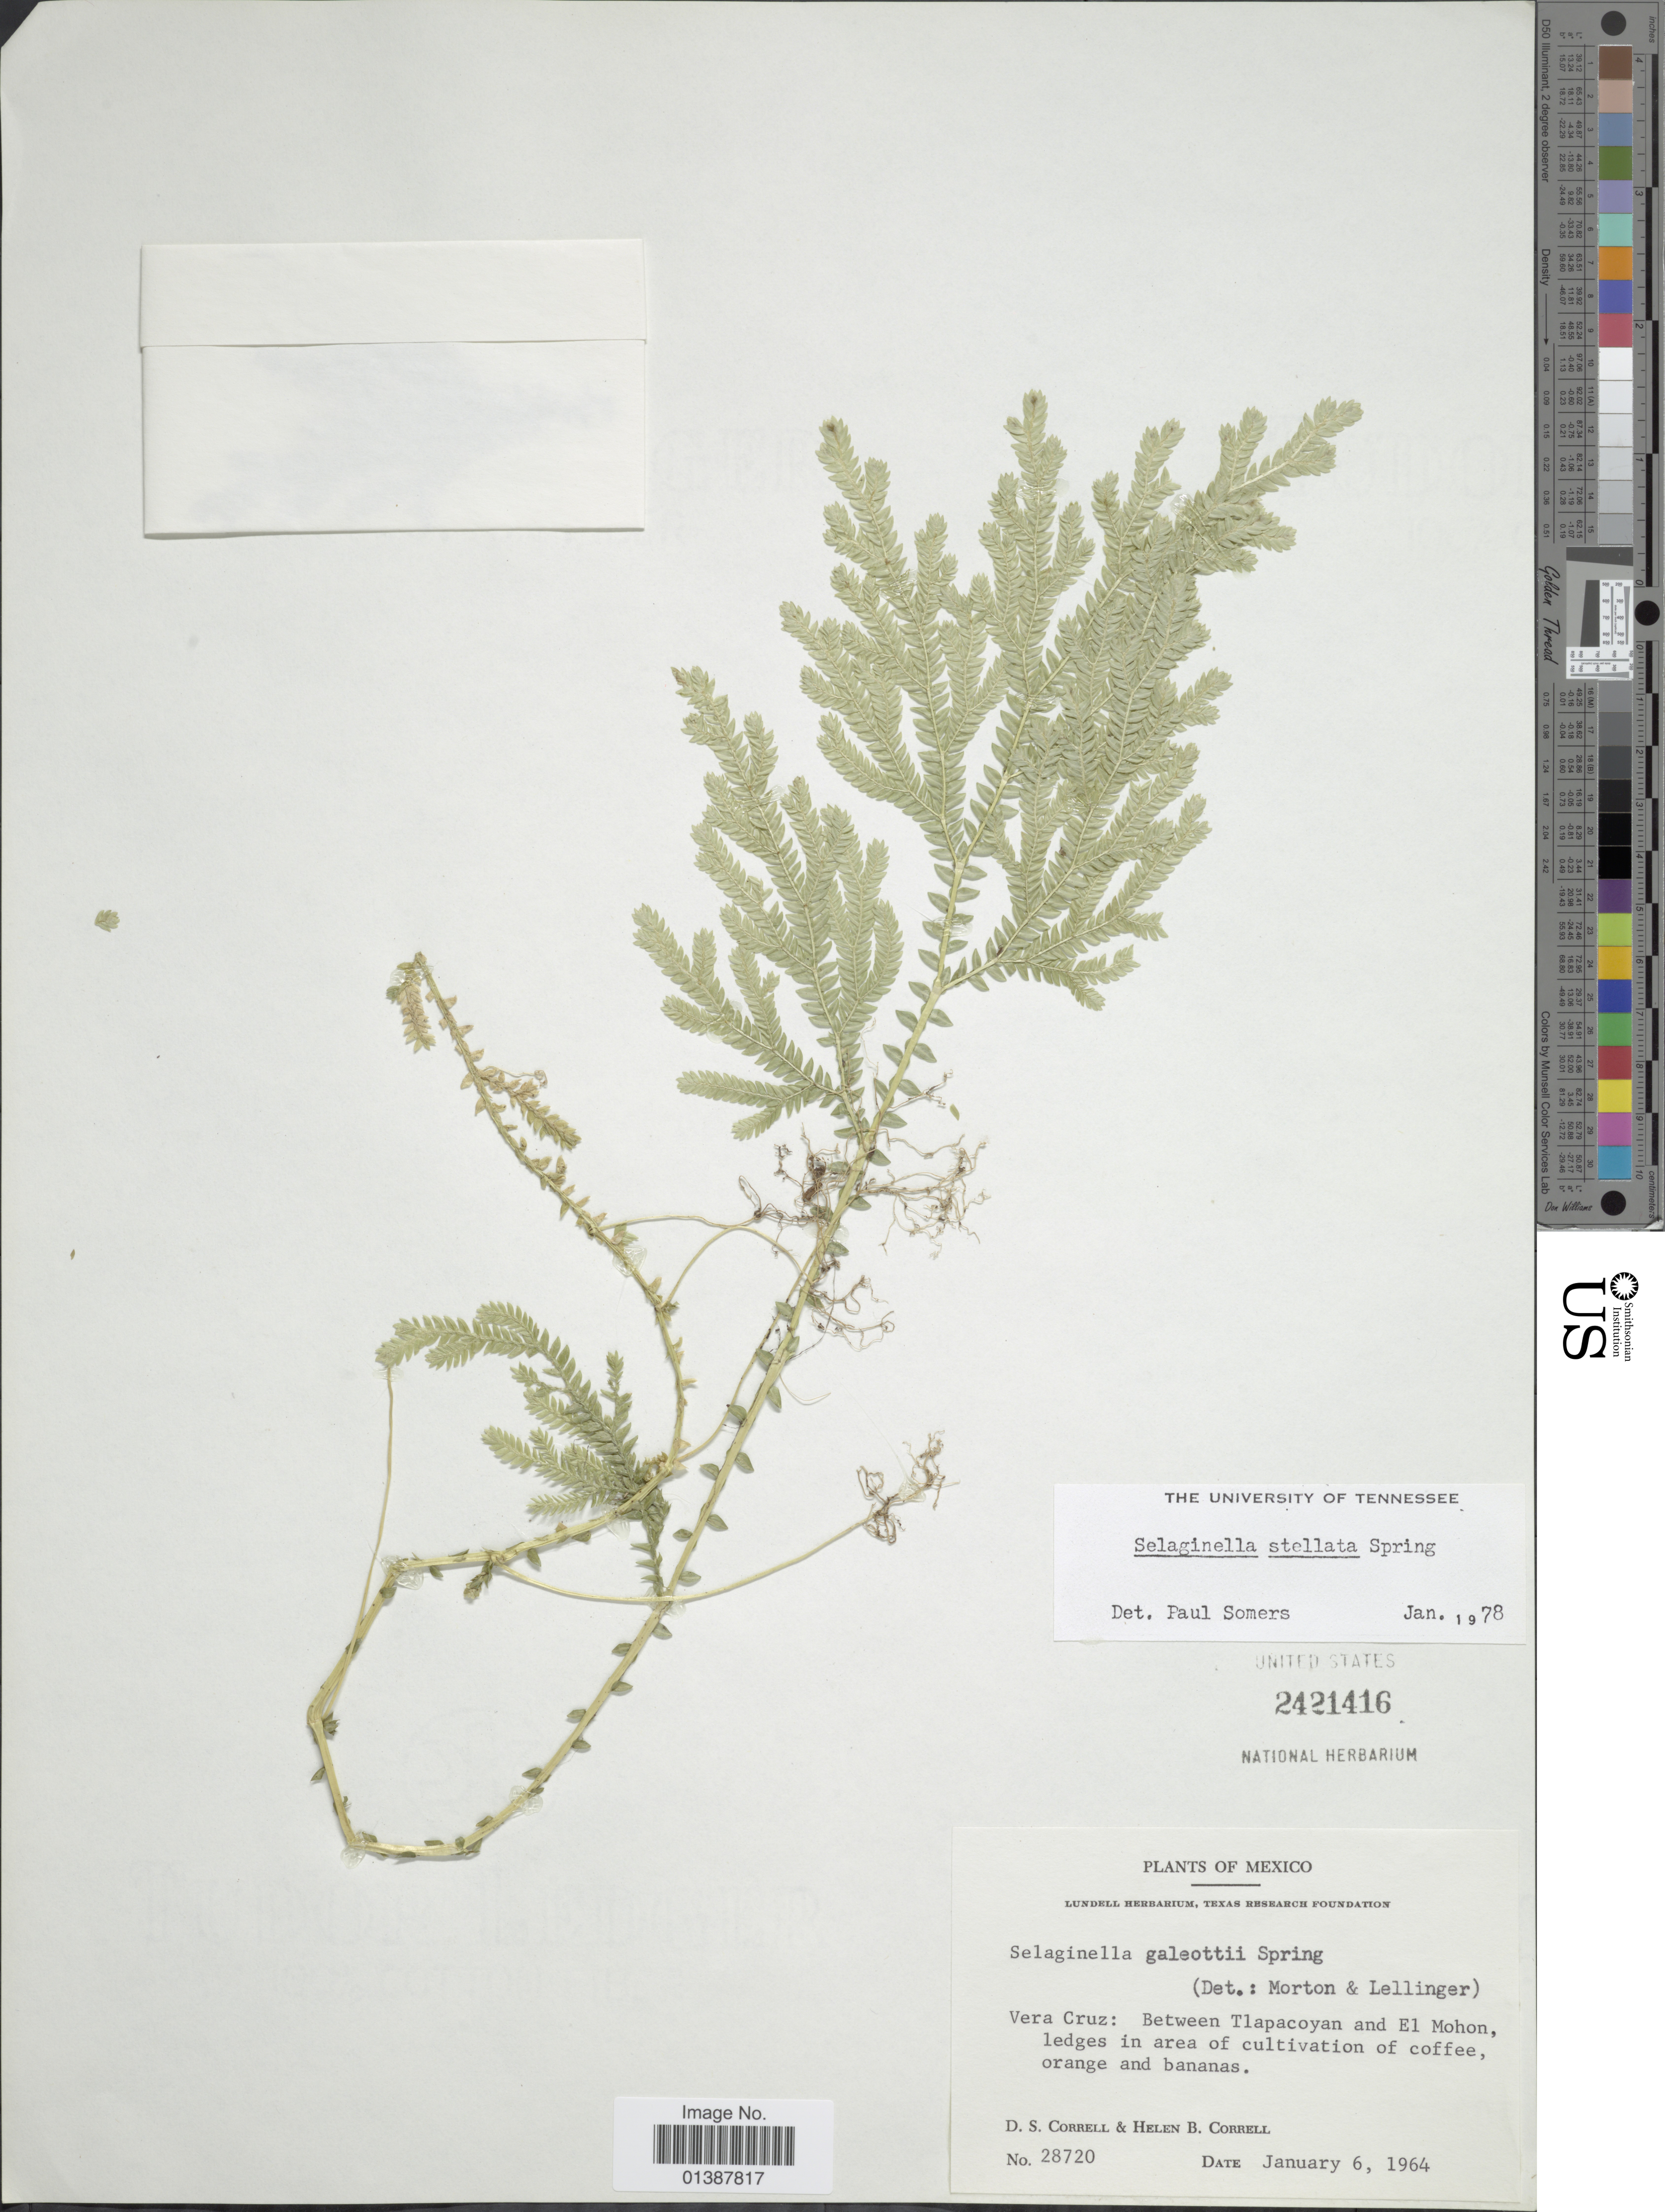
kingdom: Plantae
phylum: Tracheophyta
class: Lycopodiopsida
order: Selaginellales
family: Selaginellaceae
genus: Selaginella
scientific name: Selaginella galeottii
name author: Spring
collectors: D. S. Correll & H. Correll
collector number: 28720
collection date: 1964-01-06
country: Mexico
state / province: Veracruz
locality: Vera Cruz: Between Tlapacoyan and El Mohon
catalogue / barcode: US 2421416